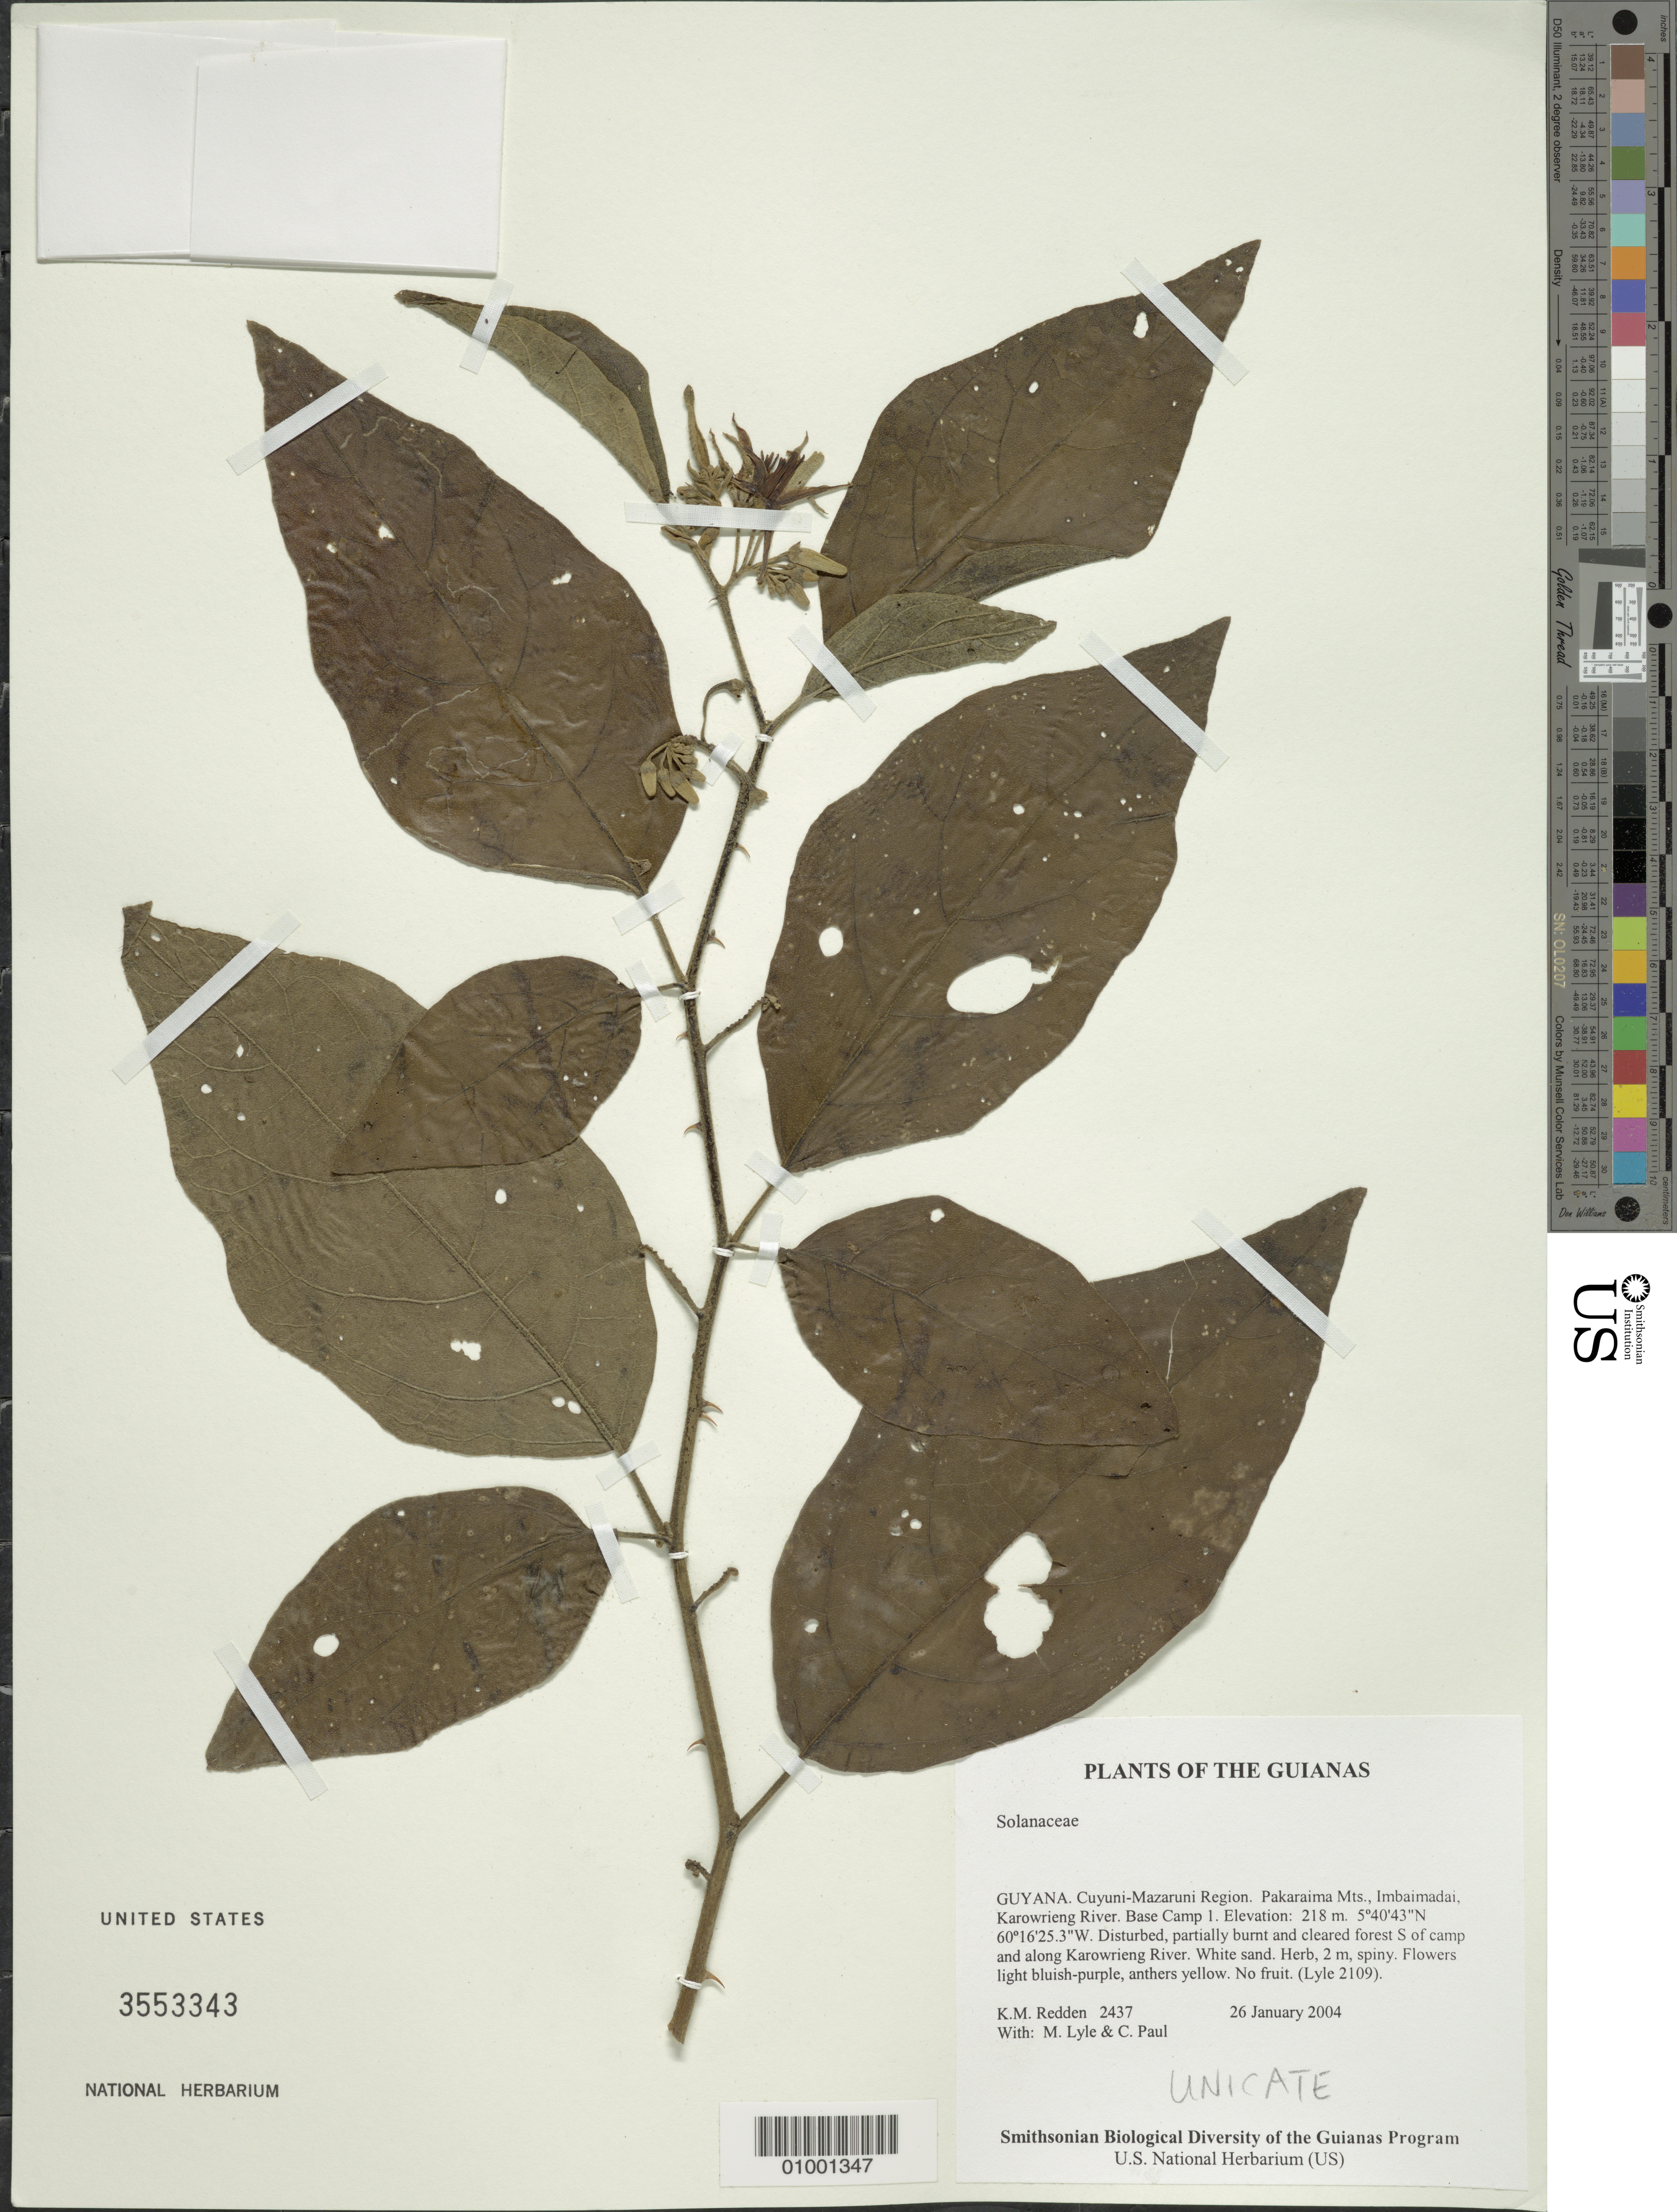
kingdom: Plantae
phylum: Tracheophyta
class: Magnoliopsida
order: Solanales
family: Solanaceae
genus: Solanum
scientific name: Solanum subinerme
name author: Jacq.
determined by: Nee, Michael H.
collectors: K. M. Redden, M. Lyle & C. Paul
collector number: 2437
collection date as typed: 26 January 2004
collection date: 2004-01-26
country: Guyana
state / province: Cuyuni-Mazaruni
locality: Pakaraima Mts., Imbaimadai, Karowrieng River. Base Camp 1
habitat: Disturbed, partially burnt and cleared forest S of camp and along Karowrieng River. White sand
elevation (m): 218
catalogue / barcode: US 3553343